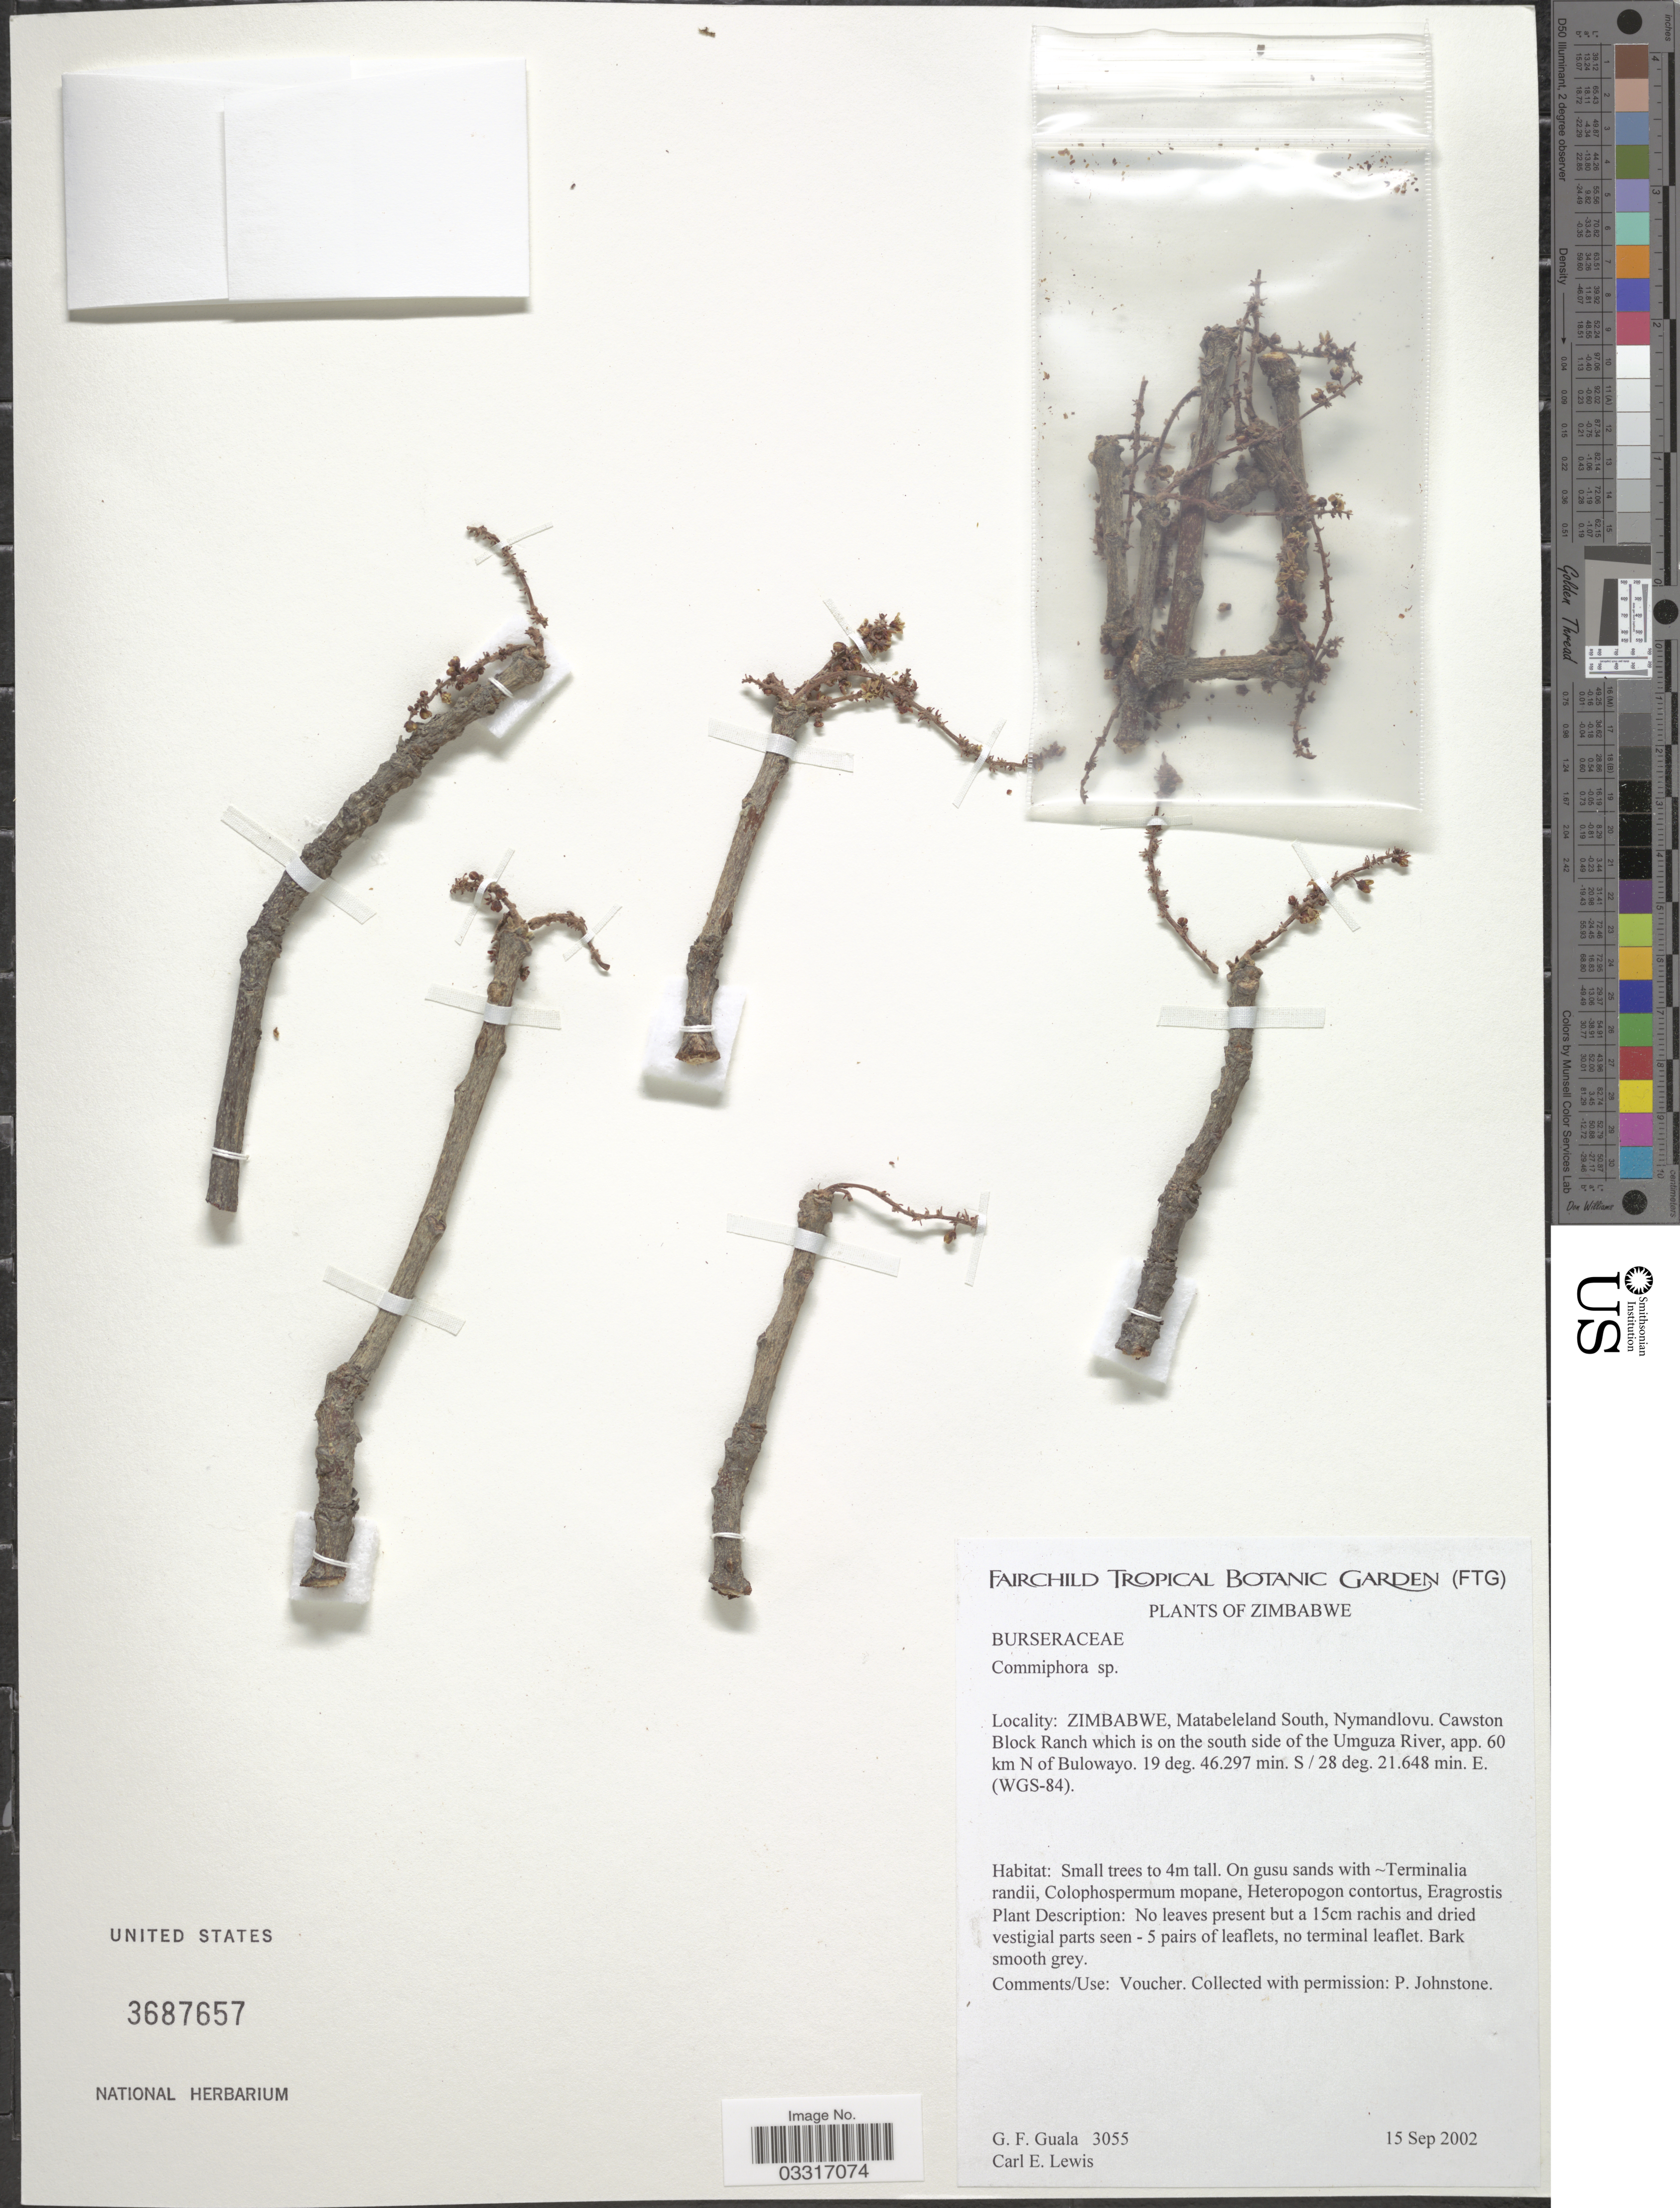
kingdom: Plantae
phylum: Tracheophyta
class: Magnoliopsida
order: Sapindales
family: Burseraceae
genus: Commiphora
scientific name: Commiphora sp.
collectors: G. Guala & C. Lewis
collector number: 3055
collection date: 2002-09-15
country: Zimbabwe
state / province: Matabeleland South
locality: Nymandlovu. Cawston Black Ranch which is on the south side of the Umguza River, app. 60 km N of Bulowayo. (WGS-84).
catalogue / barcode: US 3687657